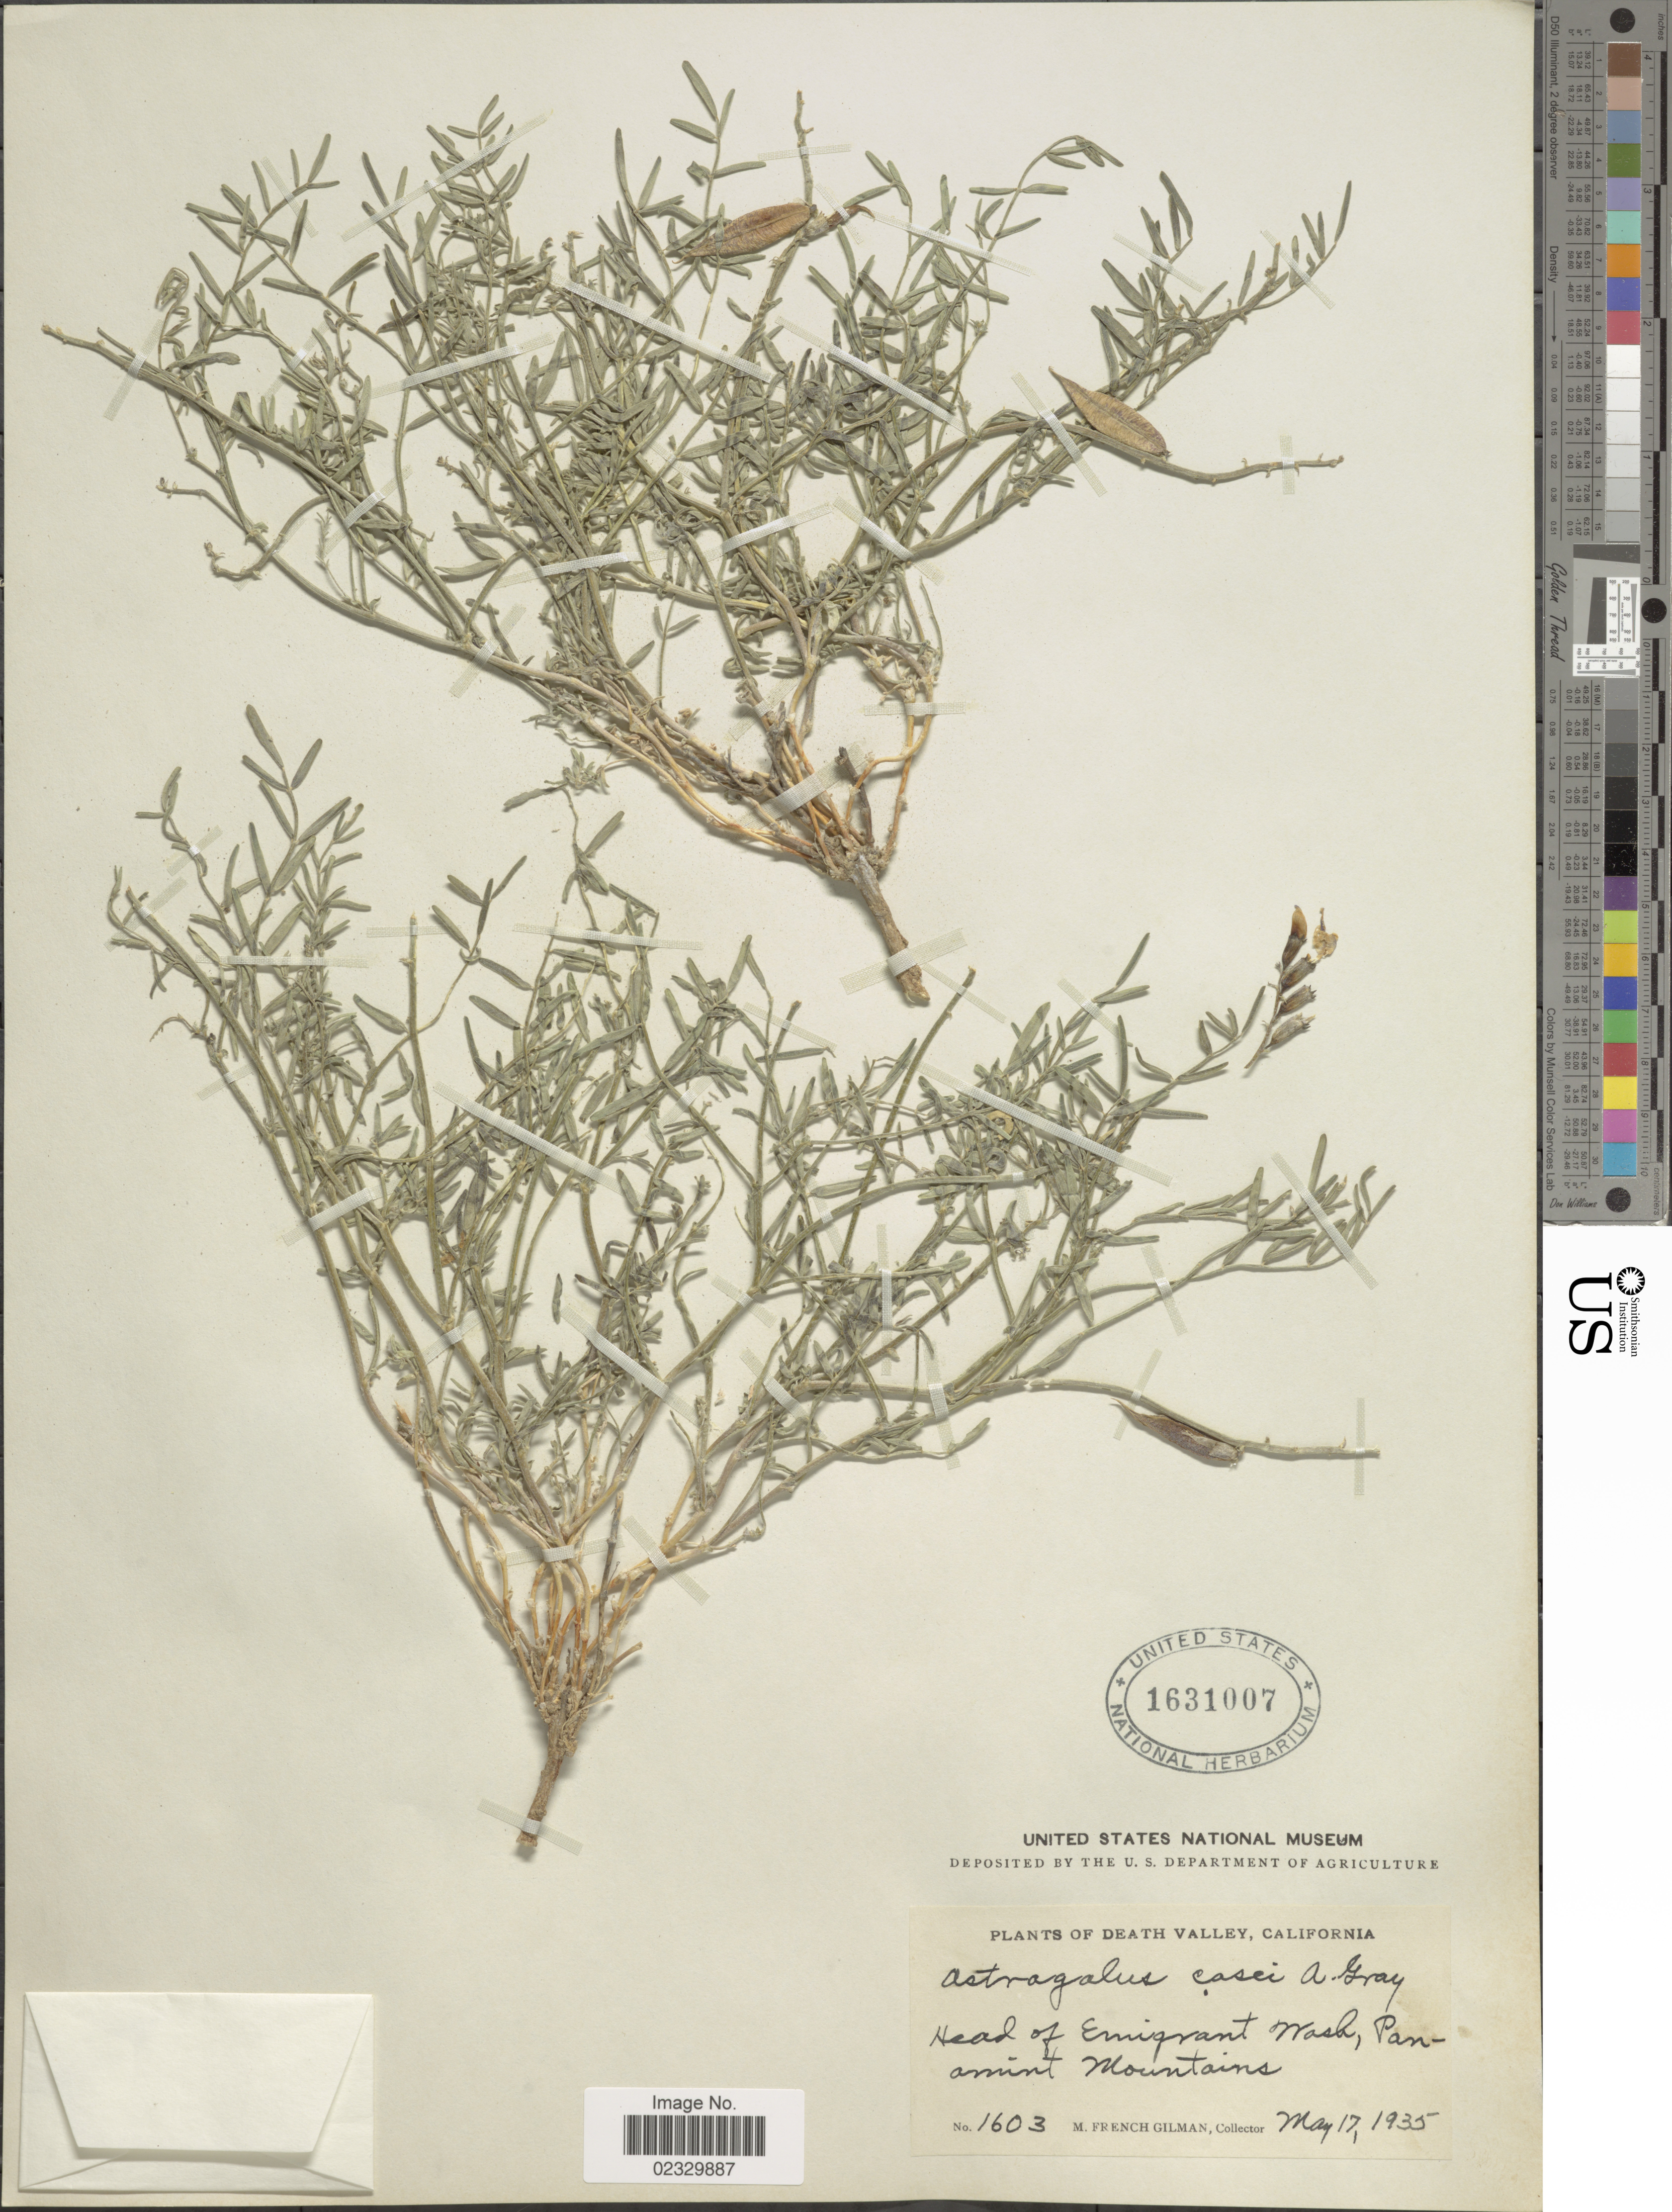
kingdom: Plantae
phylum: Tracheophyta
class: Magnoliopsida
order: Fabales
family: Fabaceae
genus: Astragalus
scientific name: Astragalus casei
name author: A. Gray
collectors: M. F. Gilman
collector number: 1603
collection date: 1935-05-17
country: United States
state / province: California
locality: Death Valley, Head of Emigrant Wash, Panamint Mountains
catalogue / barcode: US 1631007